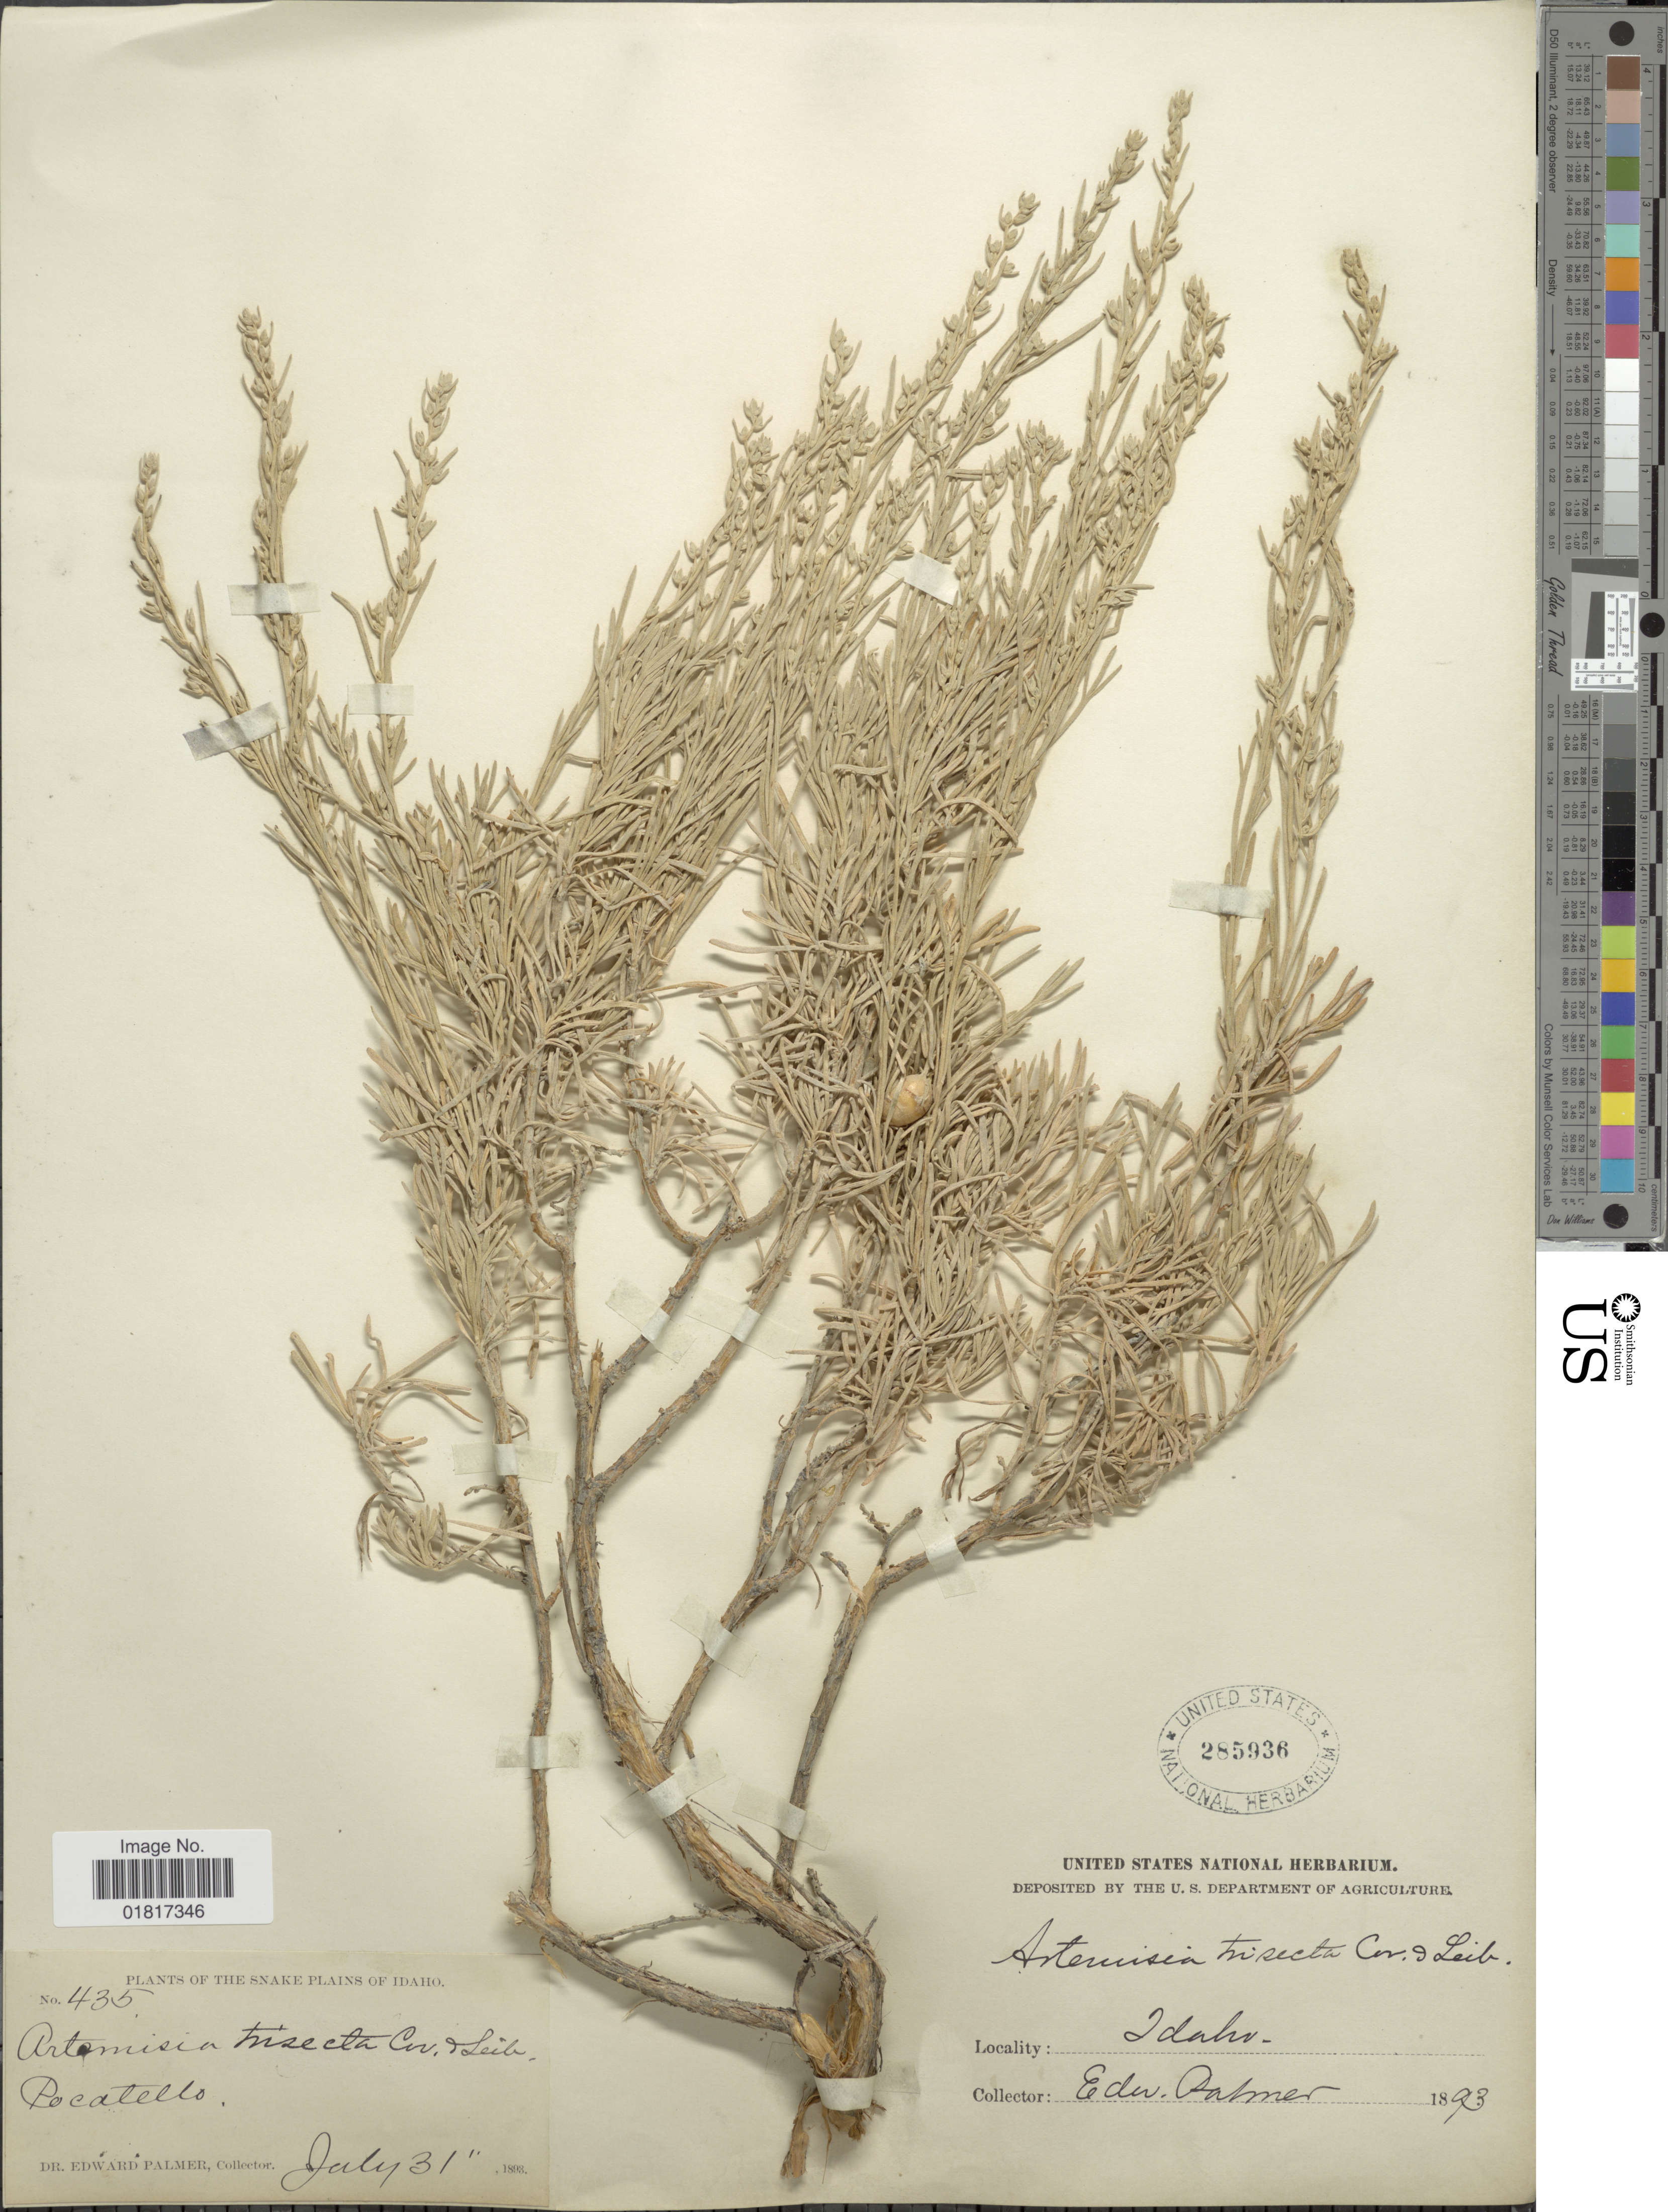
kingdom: Plantae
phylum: Tracheophyta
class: Magnoliopsida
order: Asterales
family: Asteraceae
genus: Artemisia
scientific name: Artemisia tripartita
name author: Rydb.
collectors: E. Palmer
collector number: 435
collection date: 1893-07-31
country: United States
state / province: Idaho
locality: The Snake Plains of Idaho, Pocatello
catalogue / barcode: US 285936